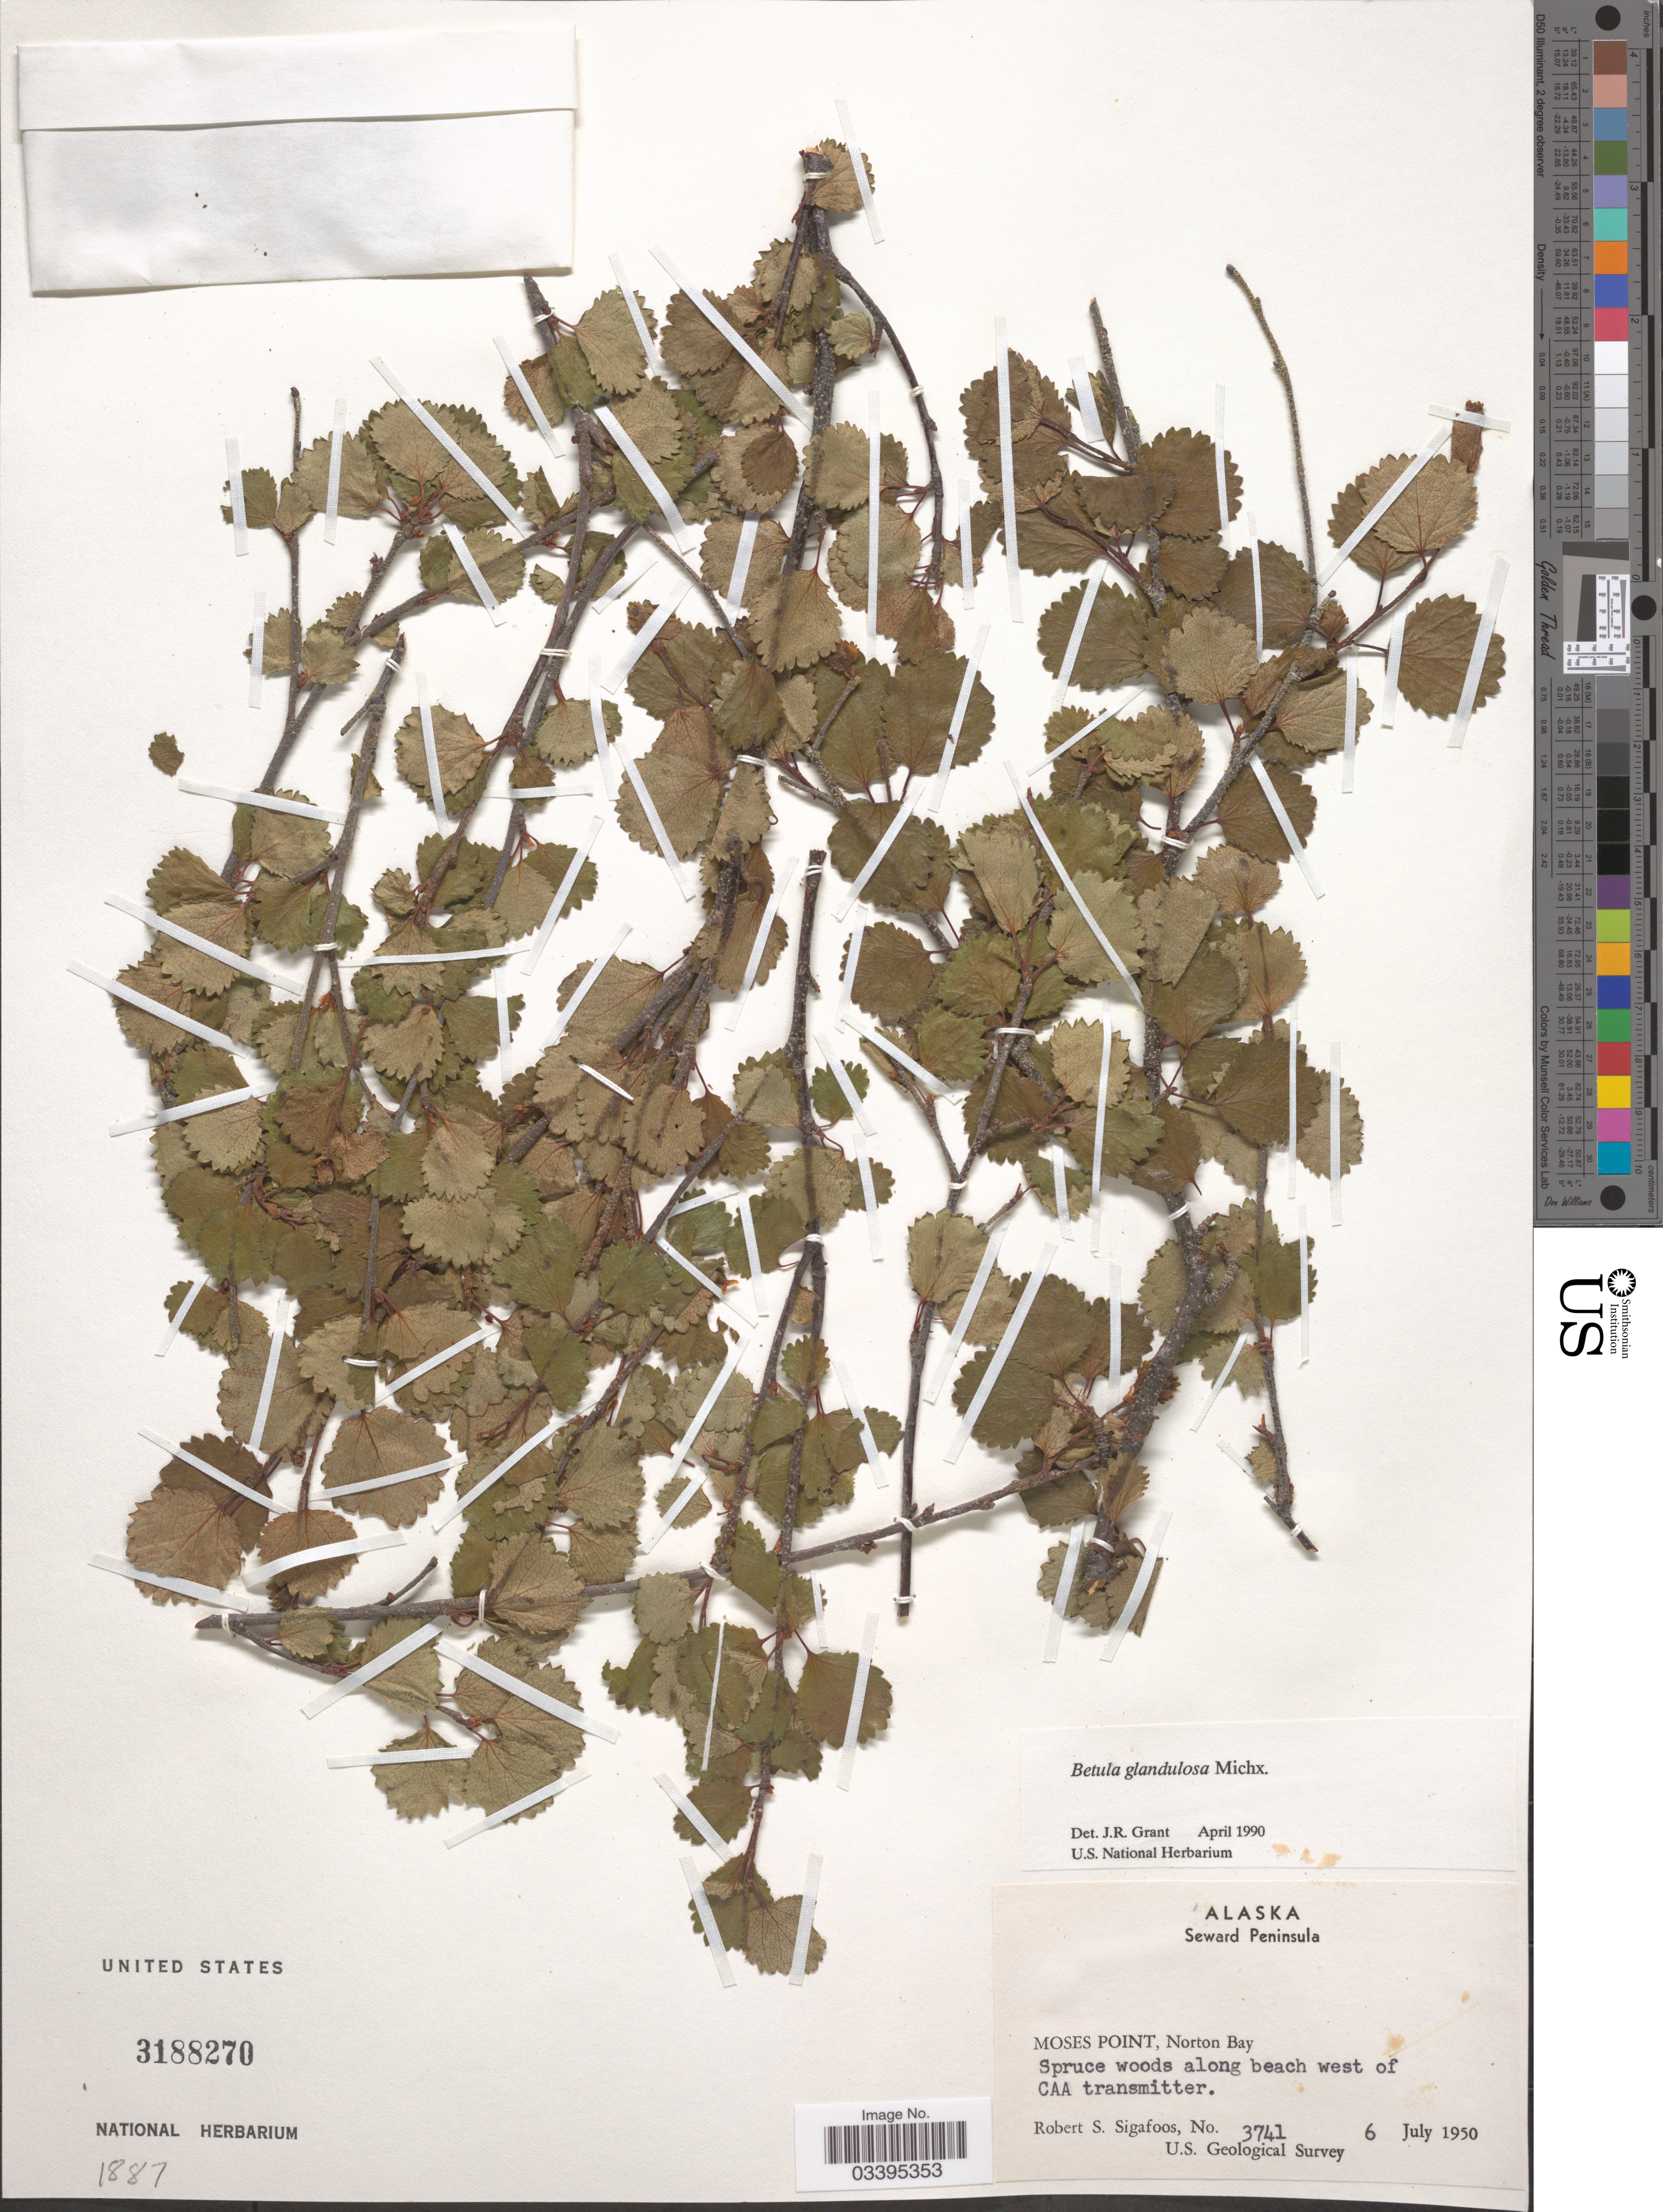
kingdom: Plantae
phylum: Tracheophyta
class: Magnoliopsida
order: Fagales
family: Betulaceae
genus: Betula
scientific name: Betula glandulosa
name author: Michx.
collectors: R. Sigafoos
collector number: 3741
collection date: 1950-07-06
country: United States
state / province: Alaska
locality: Seward Peninsula. Moses Point, Norton Bay. Spruce woods along beach west of CAA transmitter.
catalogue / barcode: US 3188270